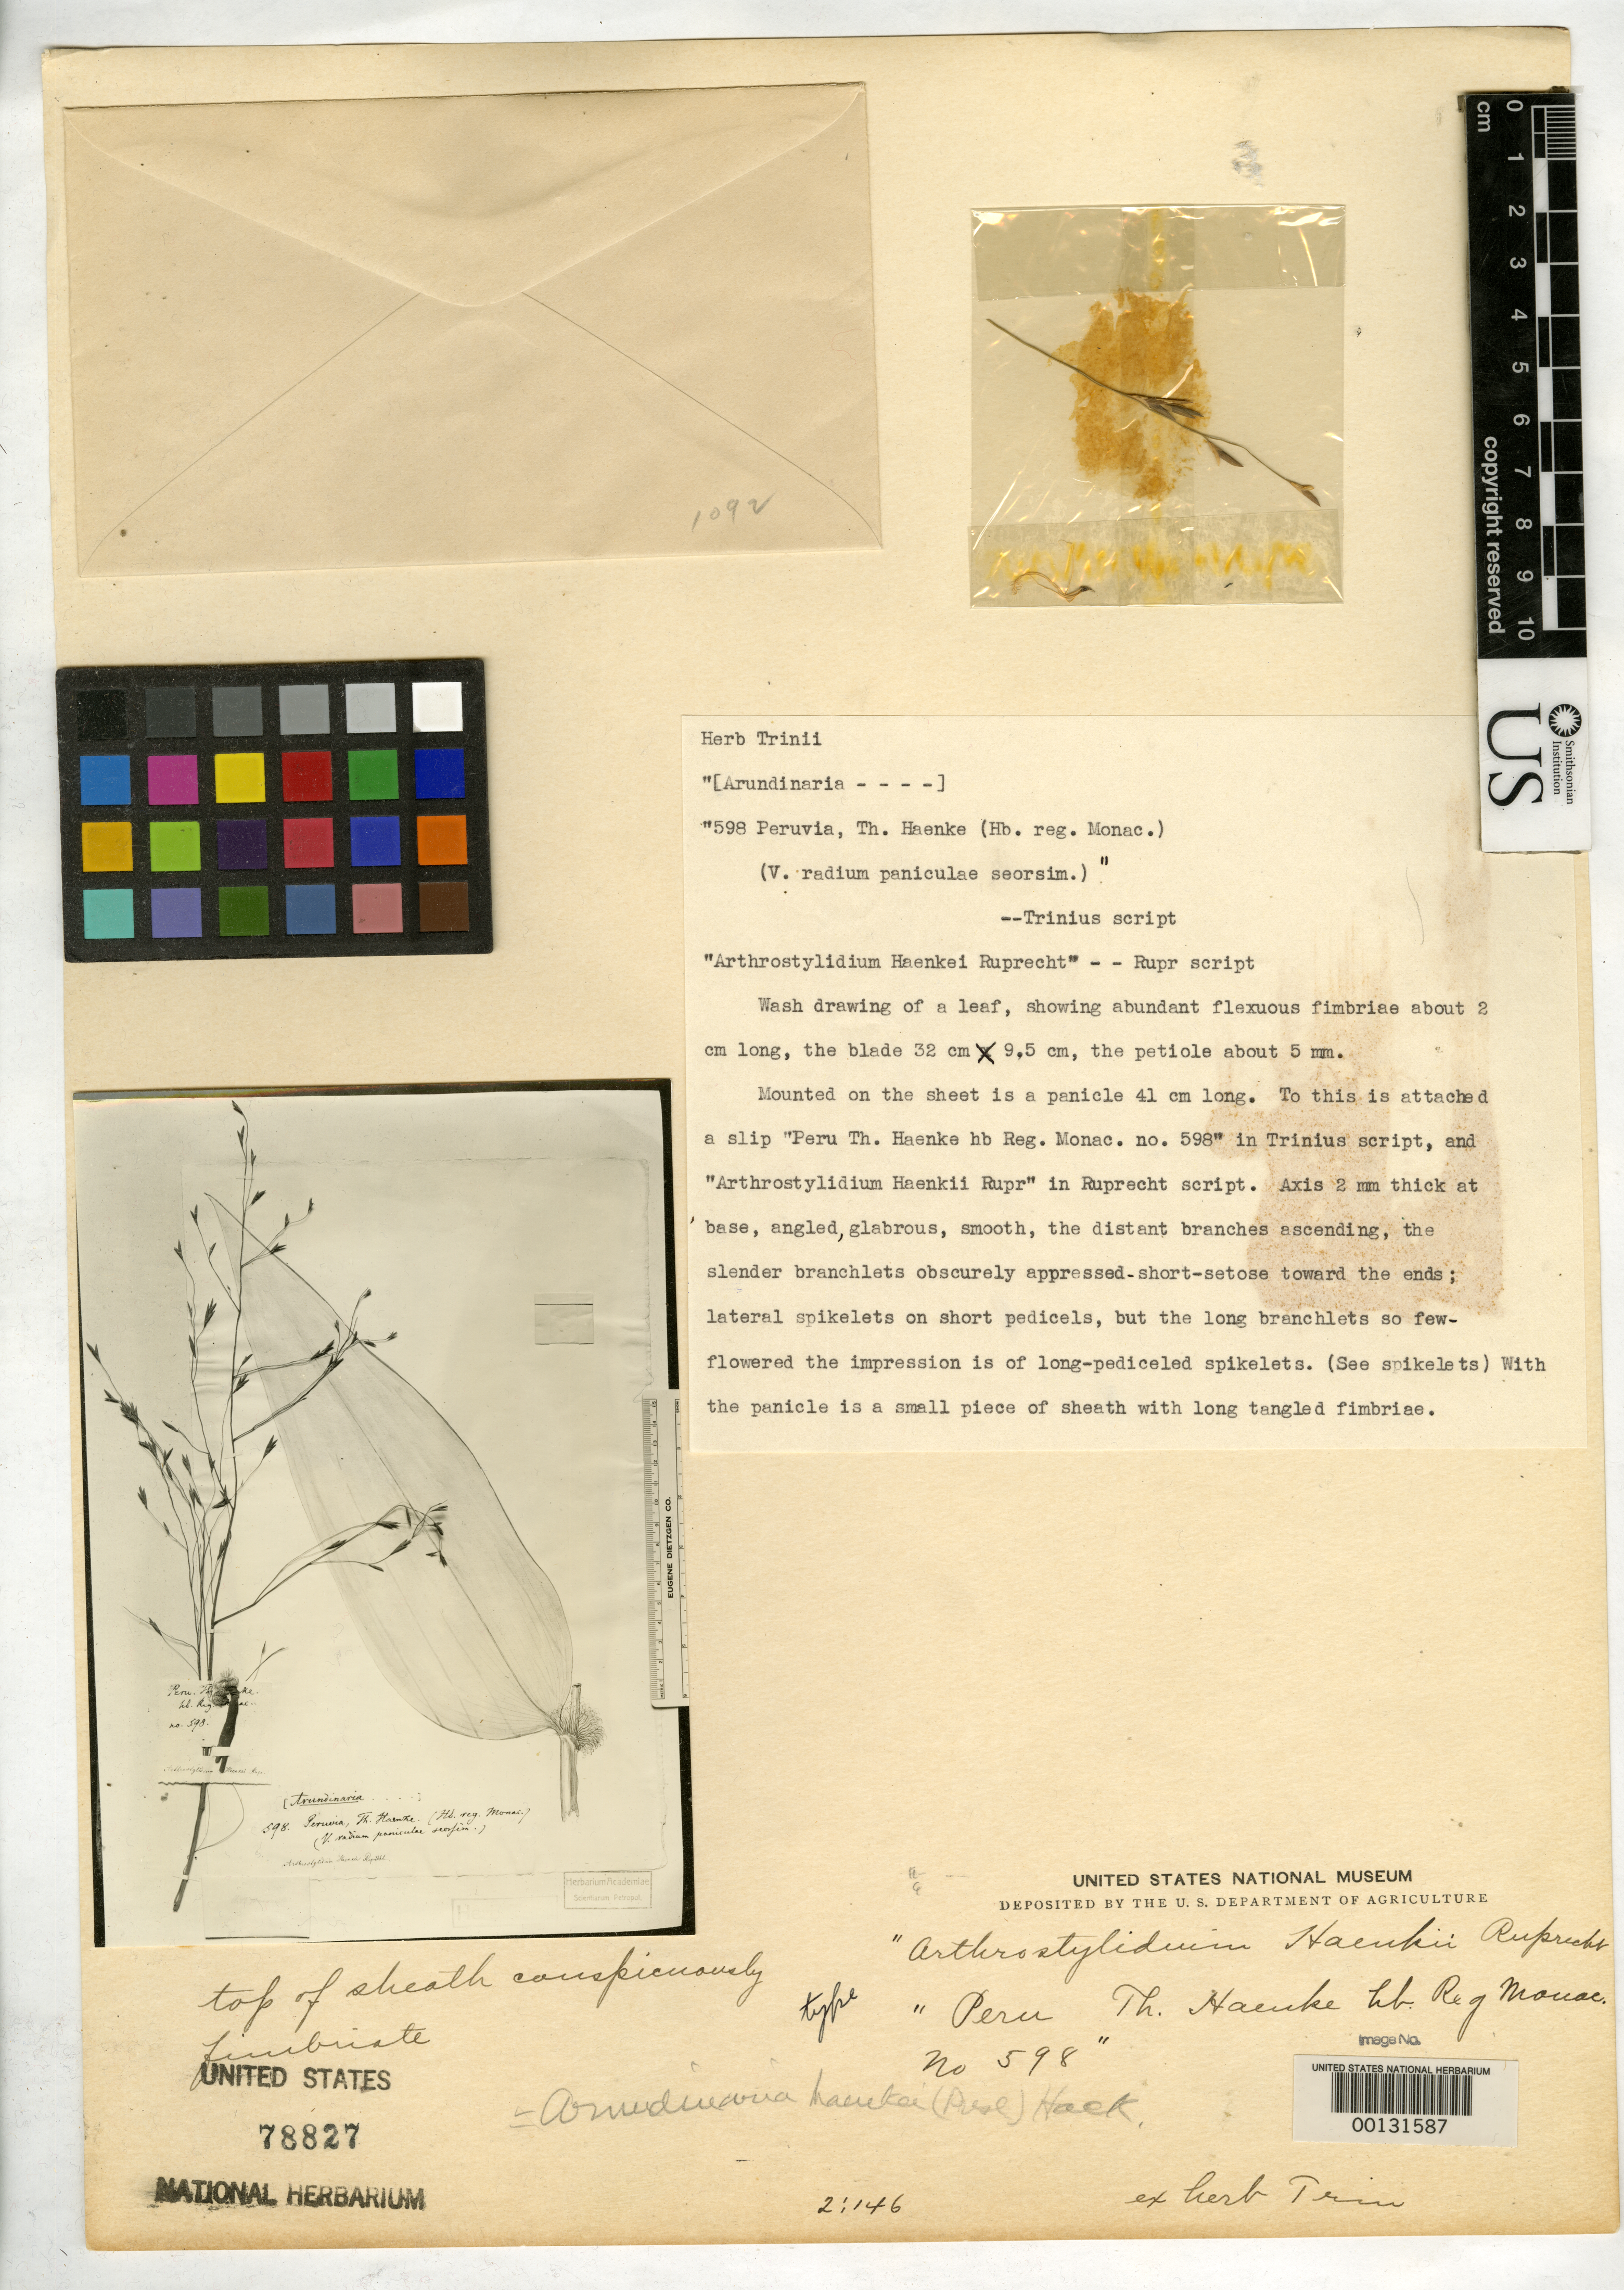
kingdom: Plantae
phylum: Tracheophyta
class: Liliopsida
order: Poales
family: Poaceae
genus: Arthrostylidium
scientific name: Arthrostylidium haenkei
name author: Rupr.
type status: Type Material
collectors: T. P. X. Haenke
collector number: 598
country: Peru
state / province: San Martín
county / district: Mariscal Cáceres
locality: Rio Huallaga, margen Derecha del; Balsa Probana; dtto. Tocache Nuevo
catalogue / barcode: US 78827